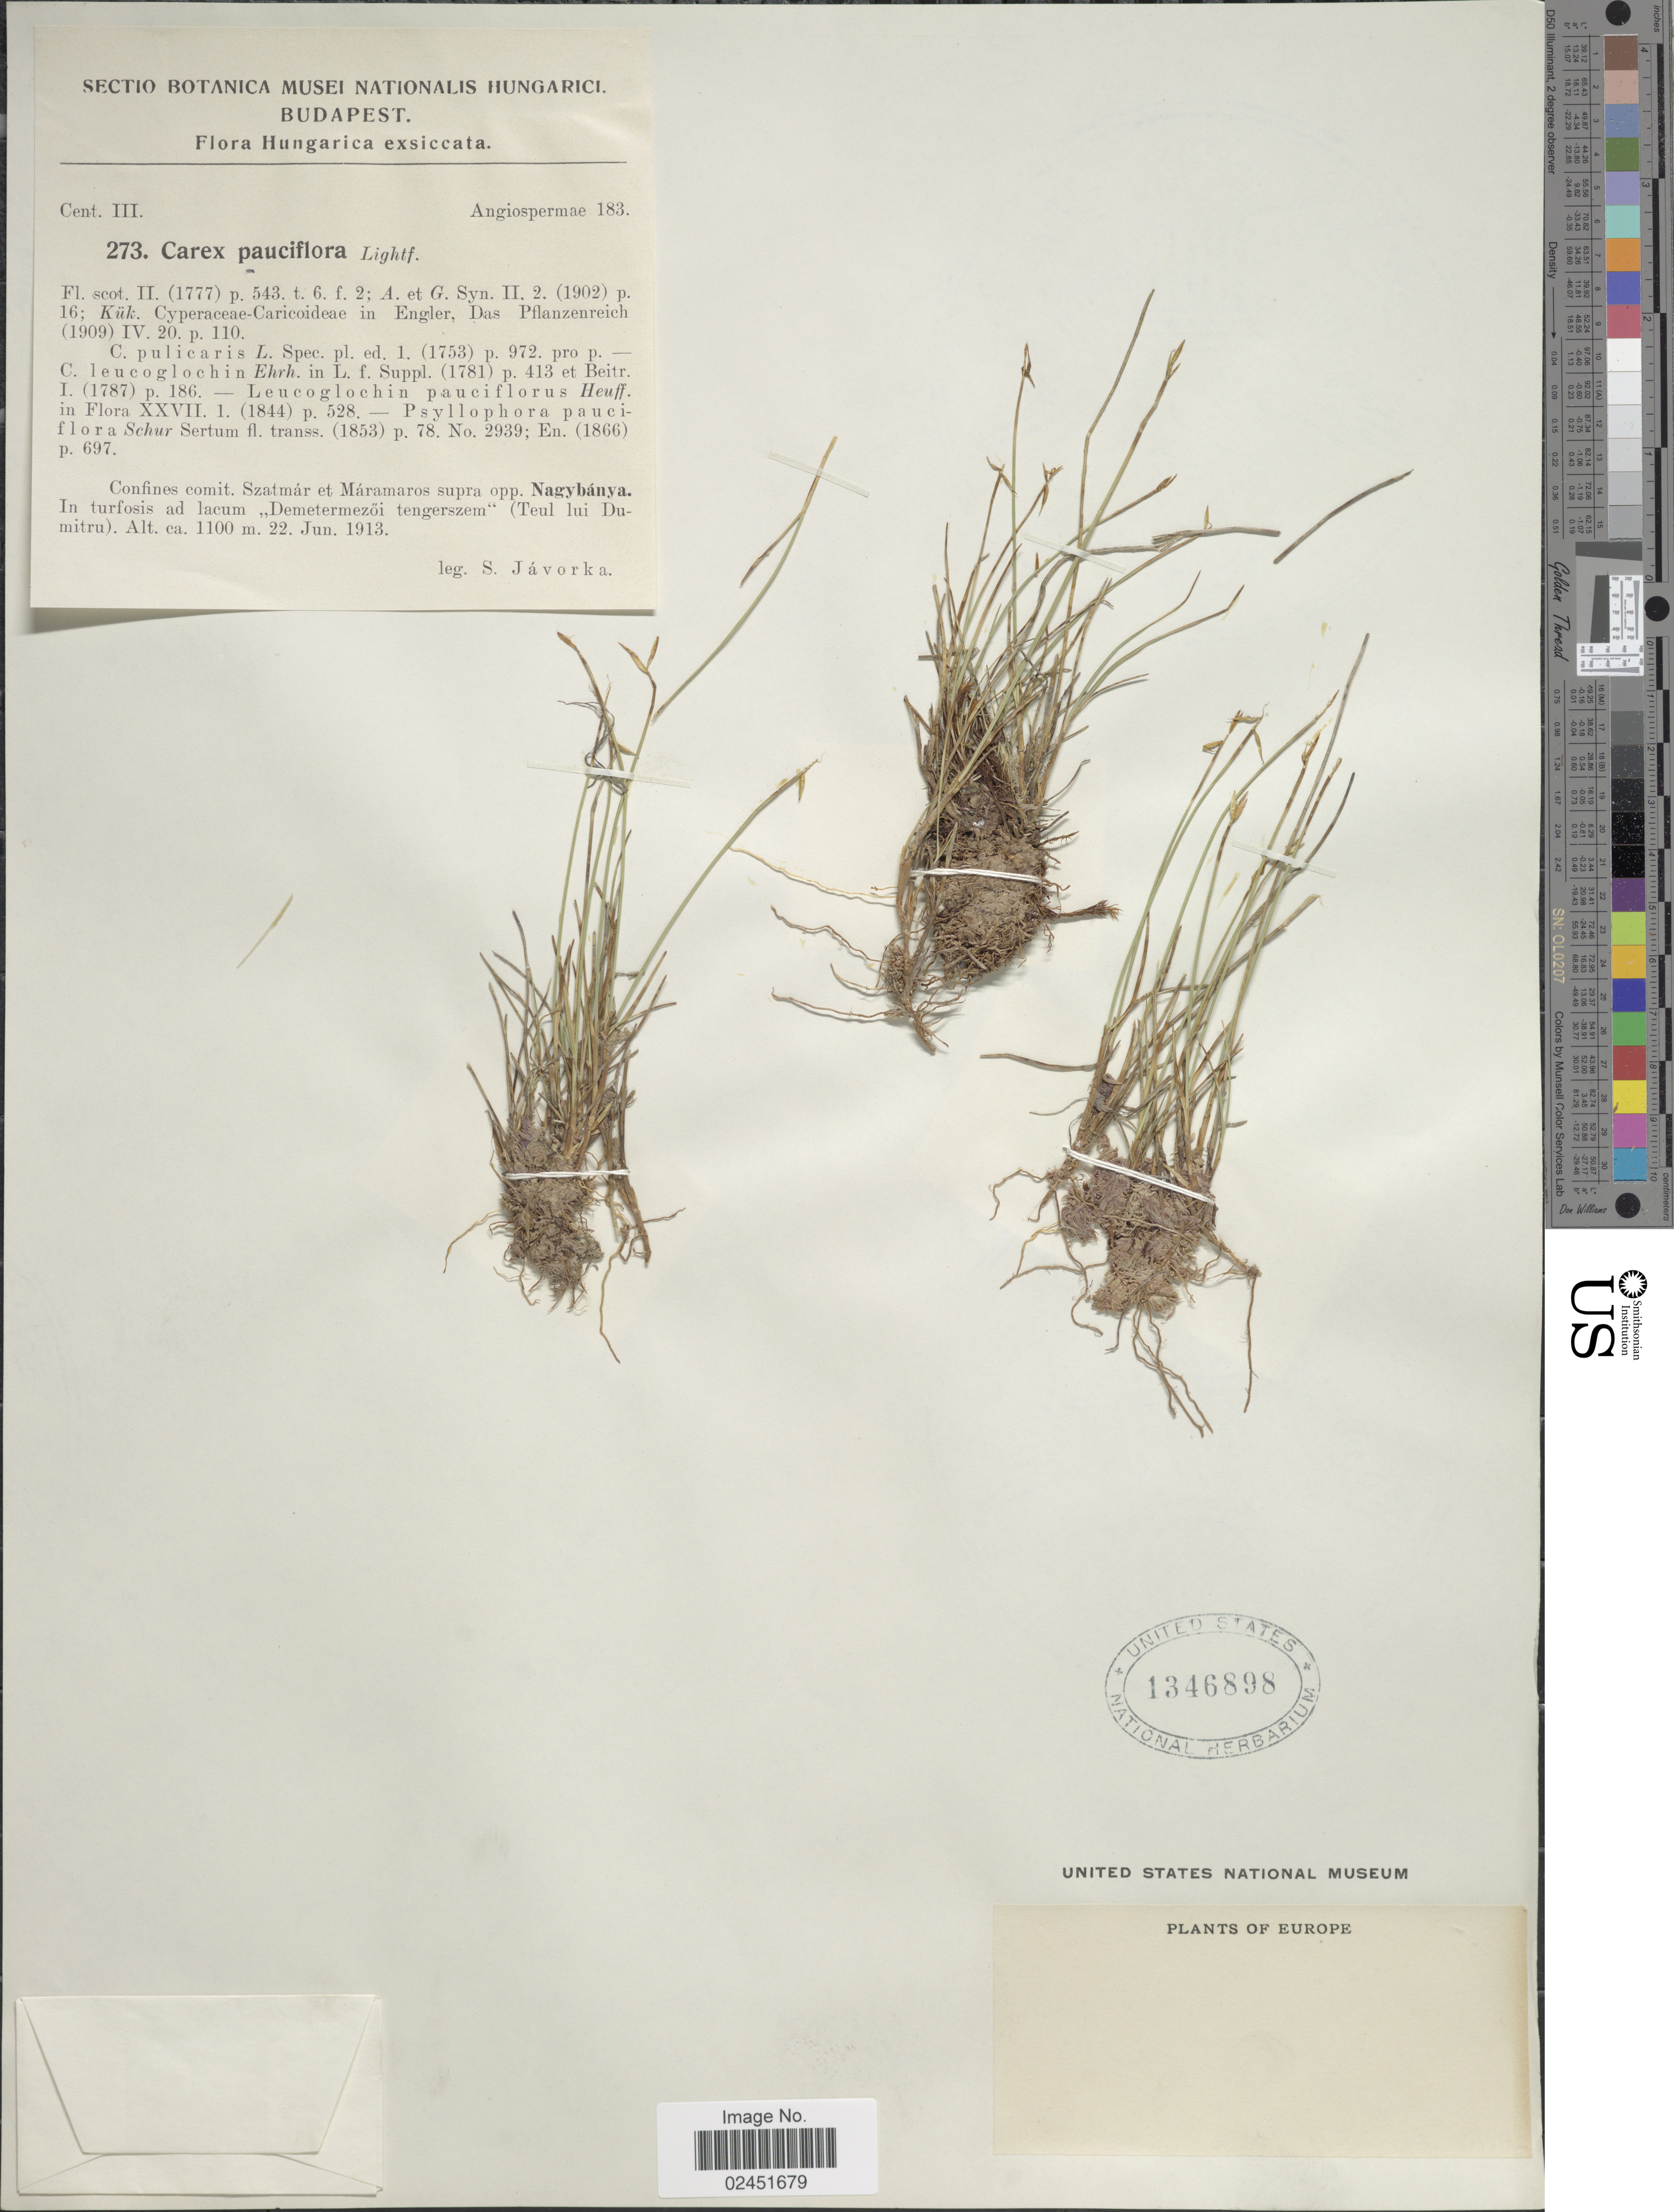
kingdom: Plantae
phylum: Tracheophyta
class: Liliopsida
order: Poales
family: Cyperaceae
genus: Carex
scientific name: Carex pauciflora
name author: Lightf.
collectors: S. Javorka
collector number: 273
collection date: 1913-06-22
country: Hungary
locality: Confines comit. Szatmar et Maramaros supra opp. Nagybanya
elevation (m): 1100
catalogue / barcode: US 1346898